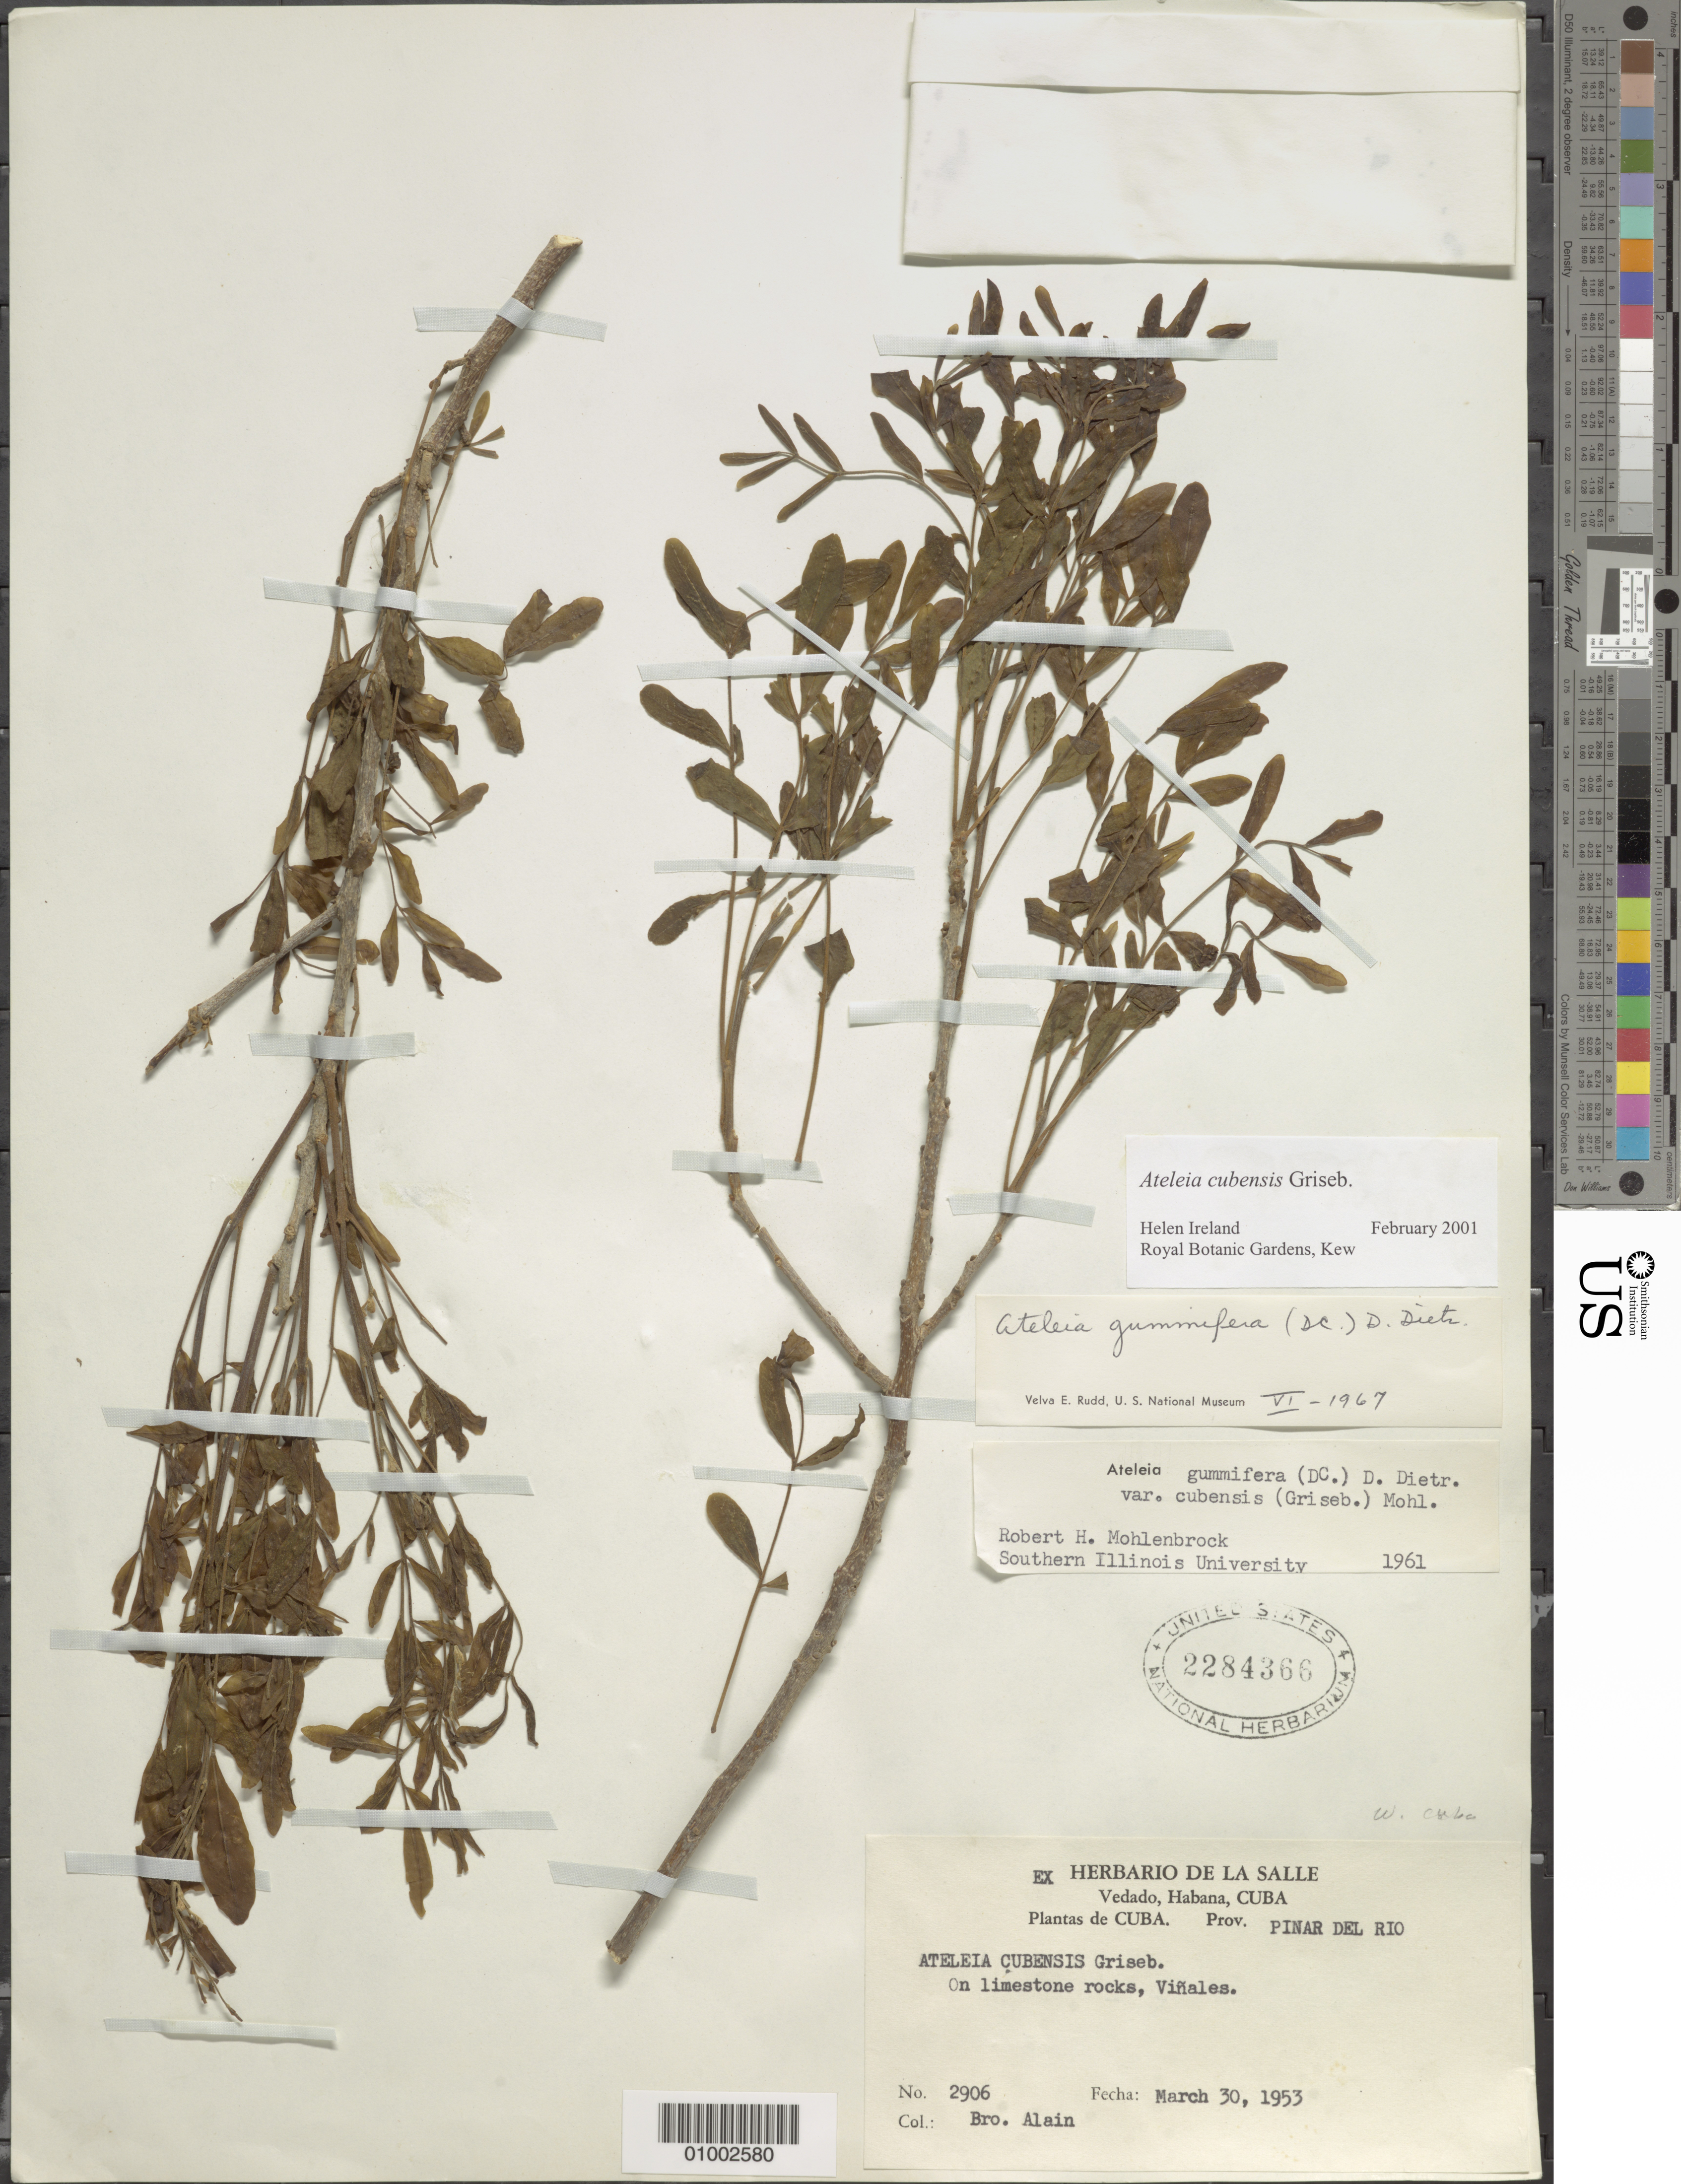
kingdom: Plantae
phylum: Tracheophyta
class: Magnoliopsida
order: Fabales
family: Fabaceae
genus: Ateleia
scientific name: Ateleia gummifera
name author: (Bertero ex DC.) D. Dietr.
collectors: A. H. Liogier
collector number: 2906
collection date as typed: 30 Mar 1953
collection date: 1953-03-30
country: Cuba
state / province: Pinar del Rio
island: Cuba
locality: On limestone rocks, Vinales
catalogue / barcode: US 2284366